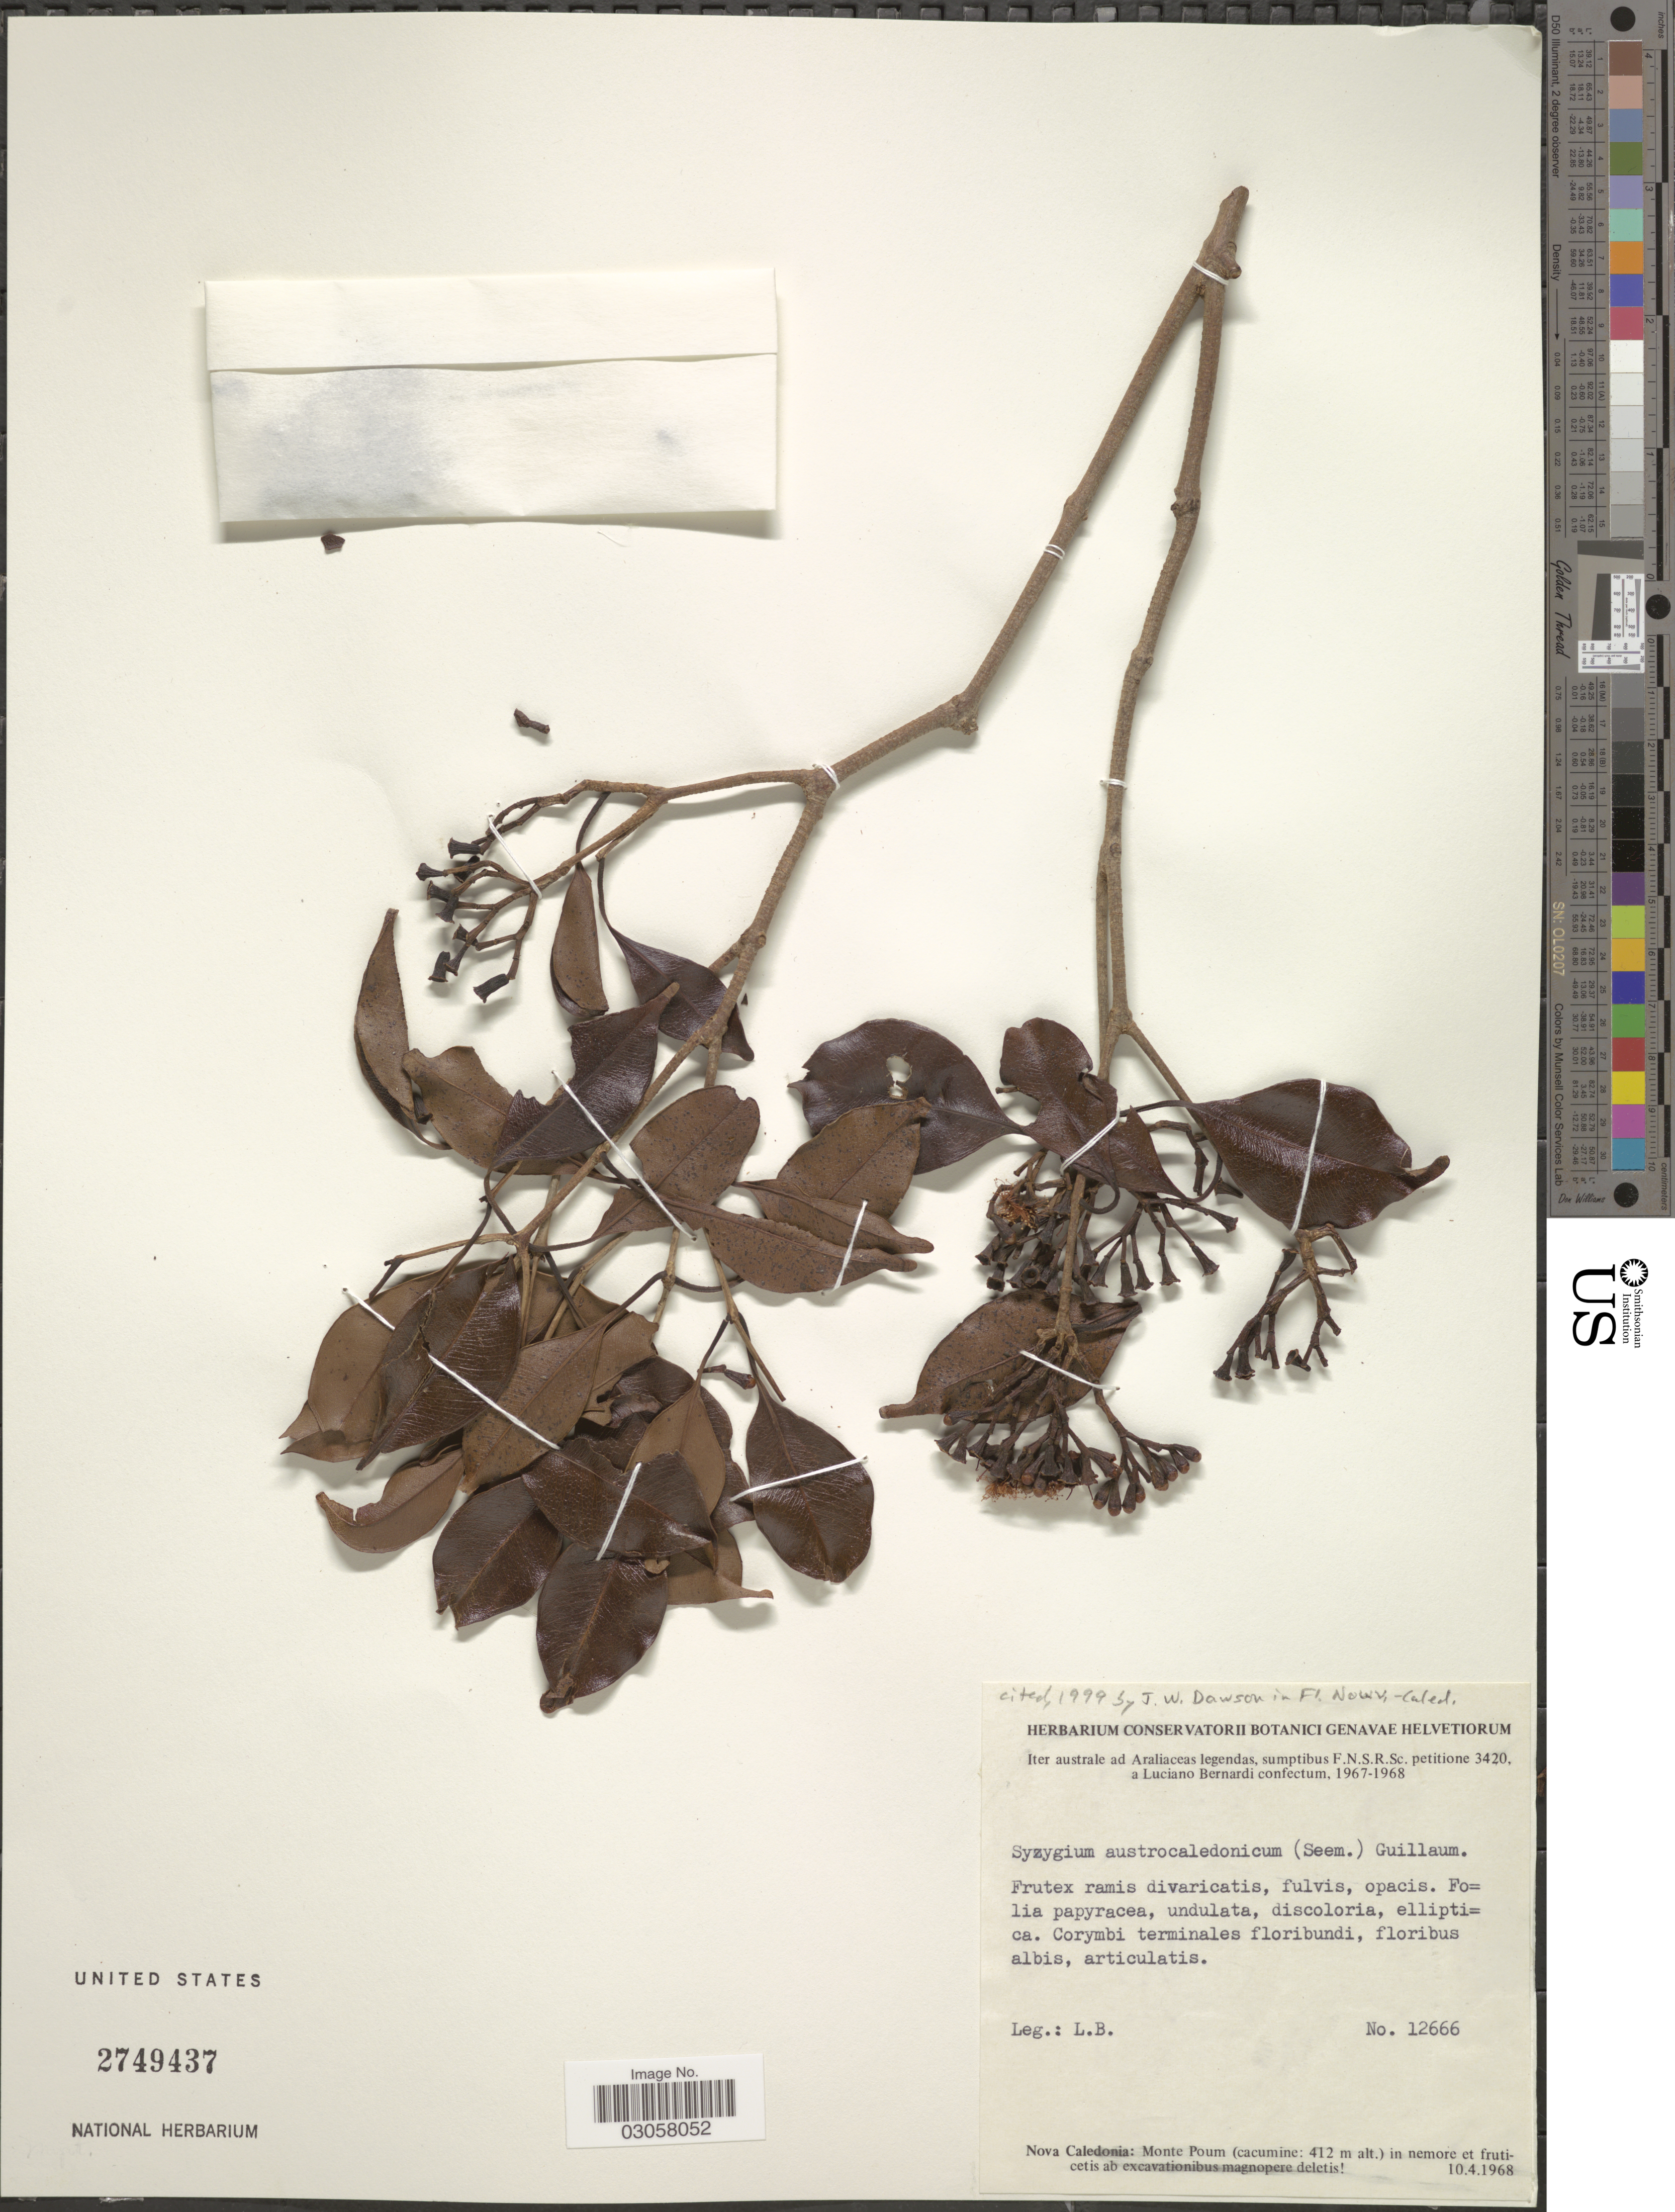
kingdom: Plantae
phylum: Tracheophyta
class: Magnoliopsida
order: Myrtales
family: Myrtaceae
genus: Syzygium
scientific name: Syzygium austro-caledonicum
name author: (Seem.) Guillaumin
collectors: L. Bernardi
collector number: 12666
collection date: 1968-04-10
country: New Caledonia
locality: Monte Poum.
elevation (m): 412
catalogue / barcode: US 2749437